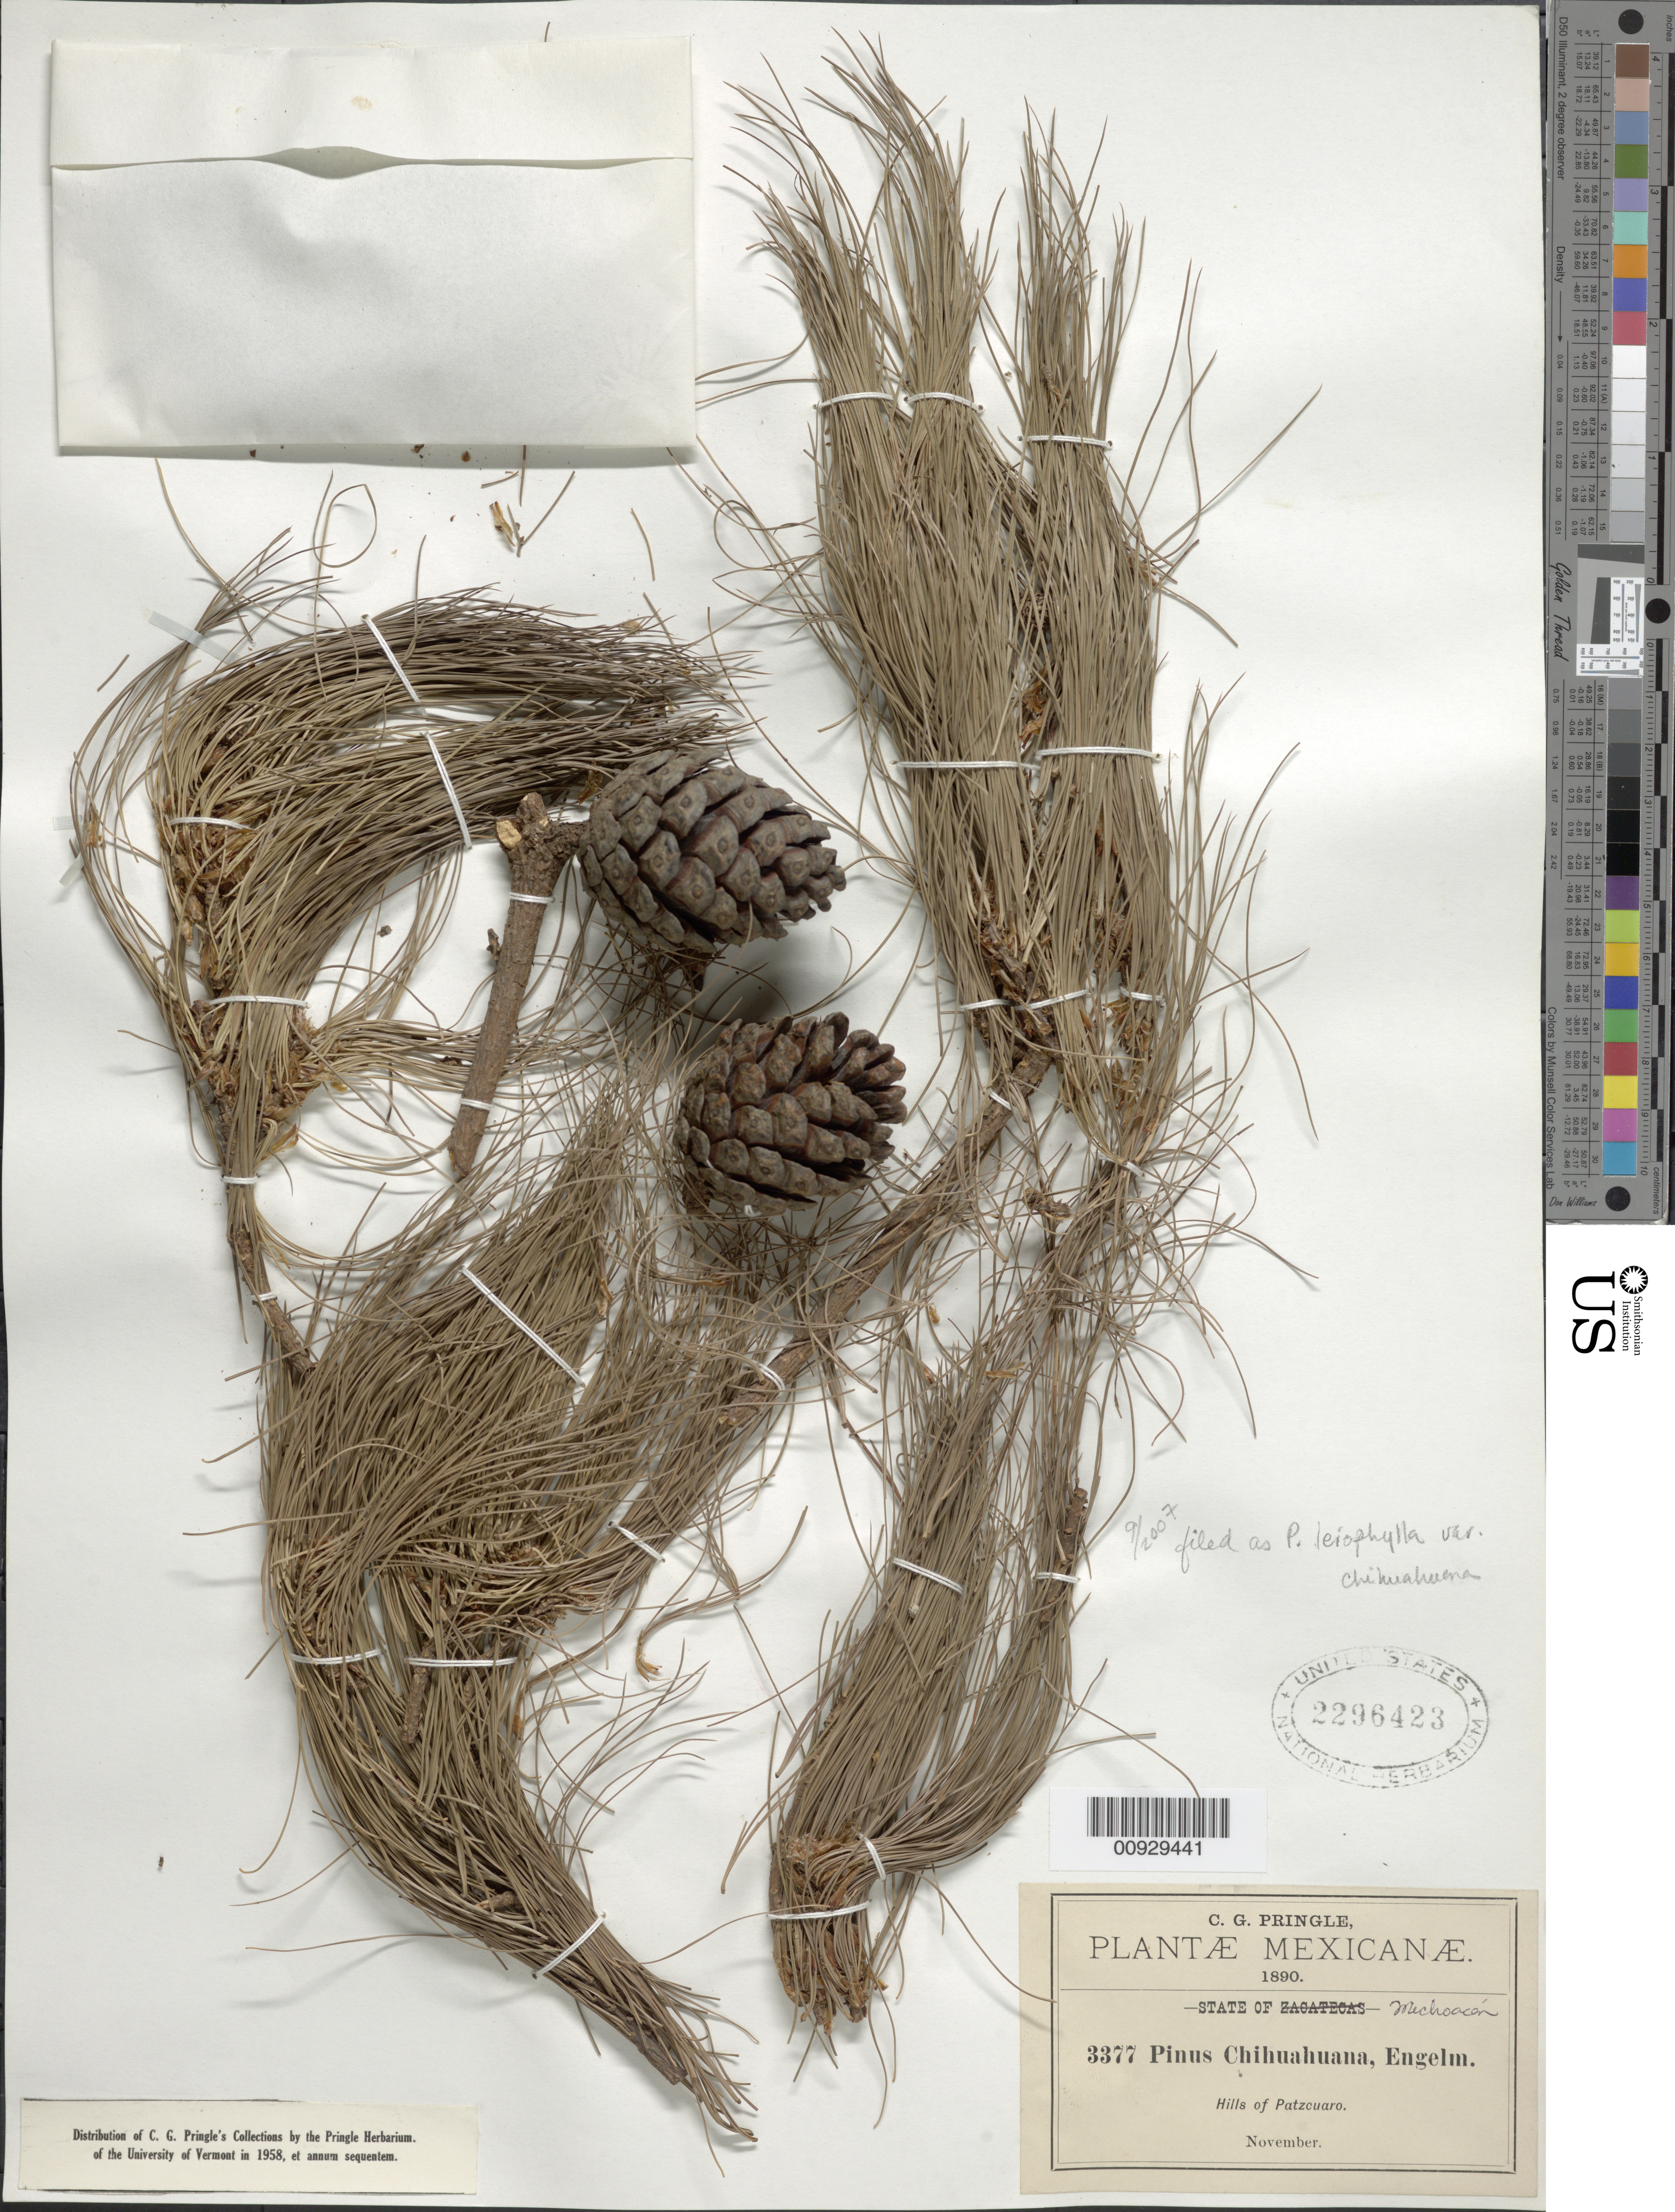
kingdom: Plantae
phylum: Tracheophyta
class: Pinopsida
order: Pinales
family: Pinaceae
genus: Pinus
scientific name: Pinus leiophylla var. chihuahuana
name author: (Engelm.) Shaw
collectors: C. G. Pringle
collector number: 3377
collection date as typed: Nov 1890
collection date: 1890-11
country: Mexico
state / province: Zacatecas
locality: Hills of Patzcuaro.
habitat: Hills.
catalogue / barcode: US 2296423